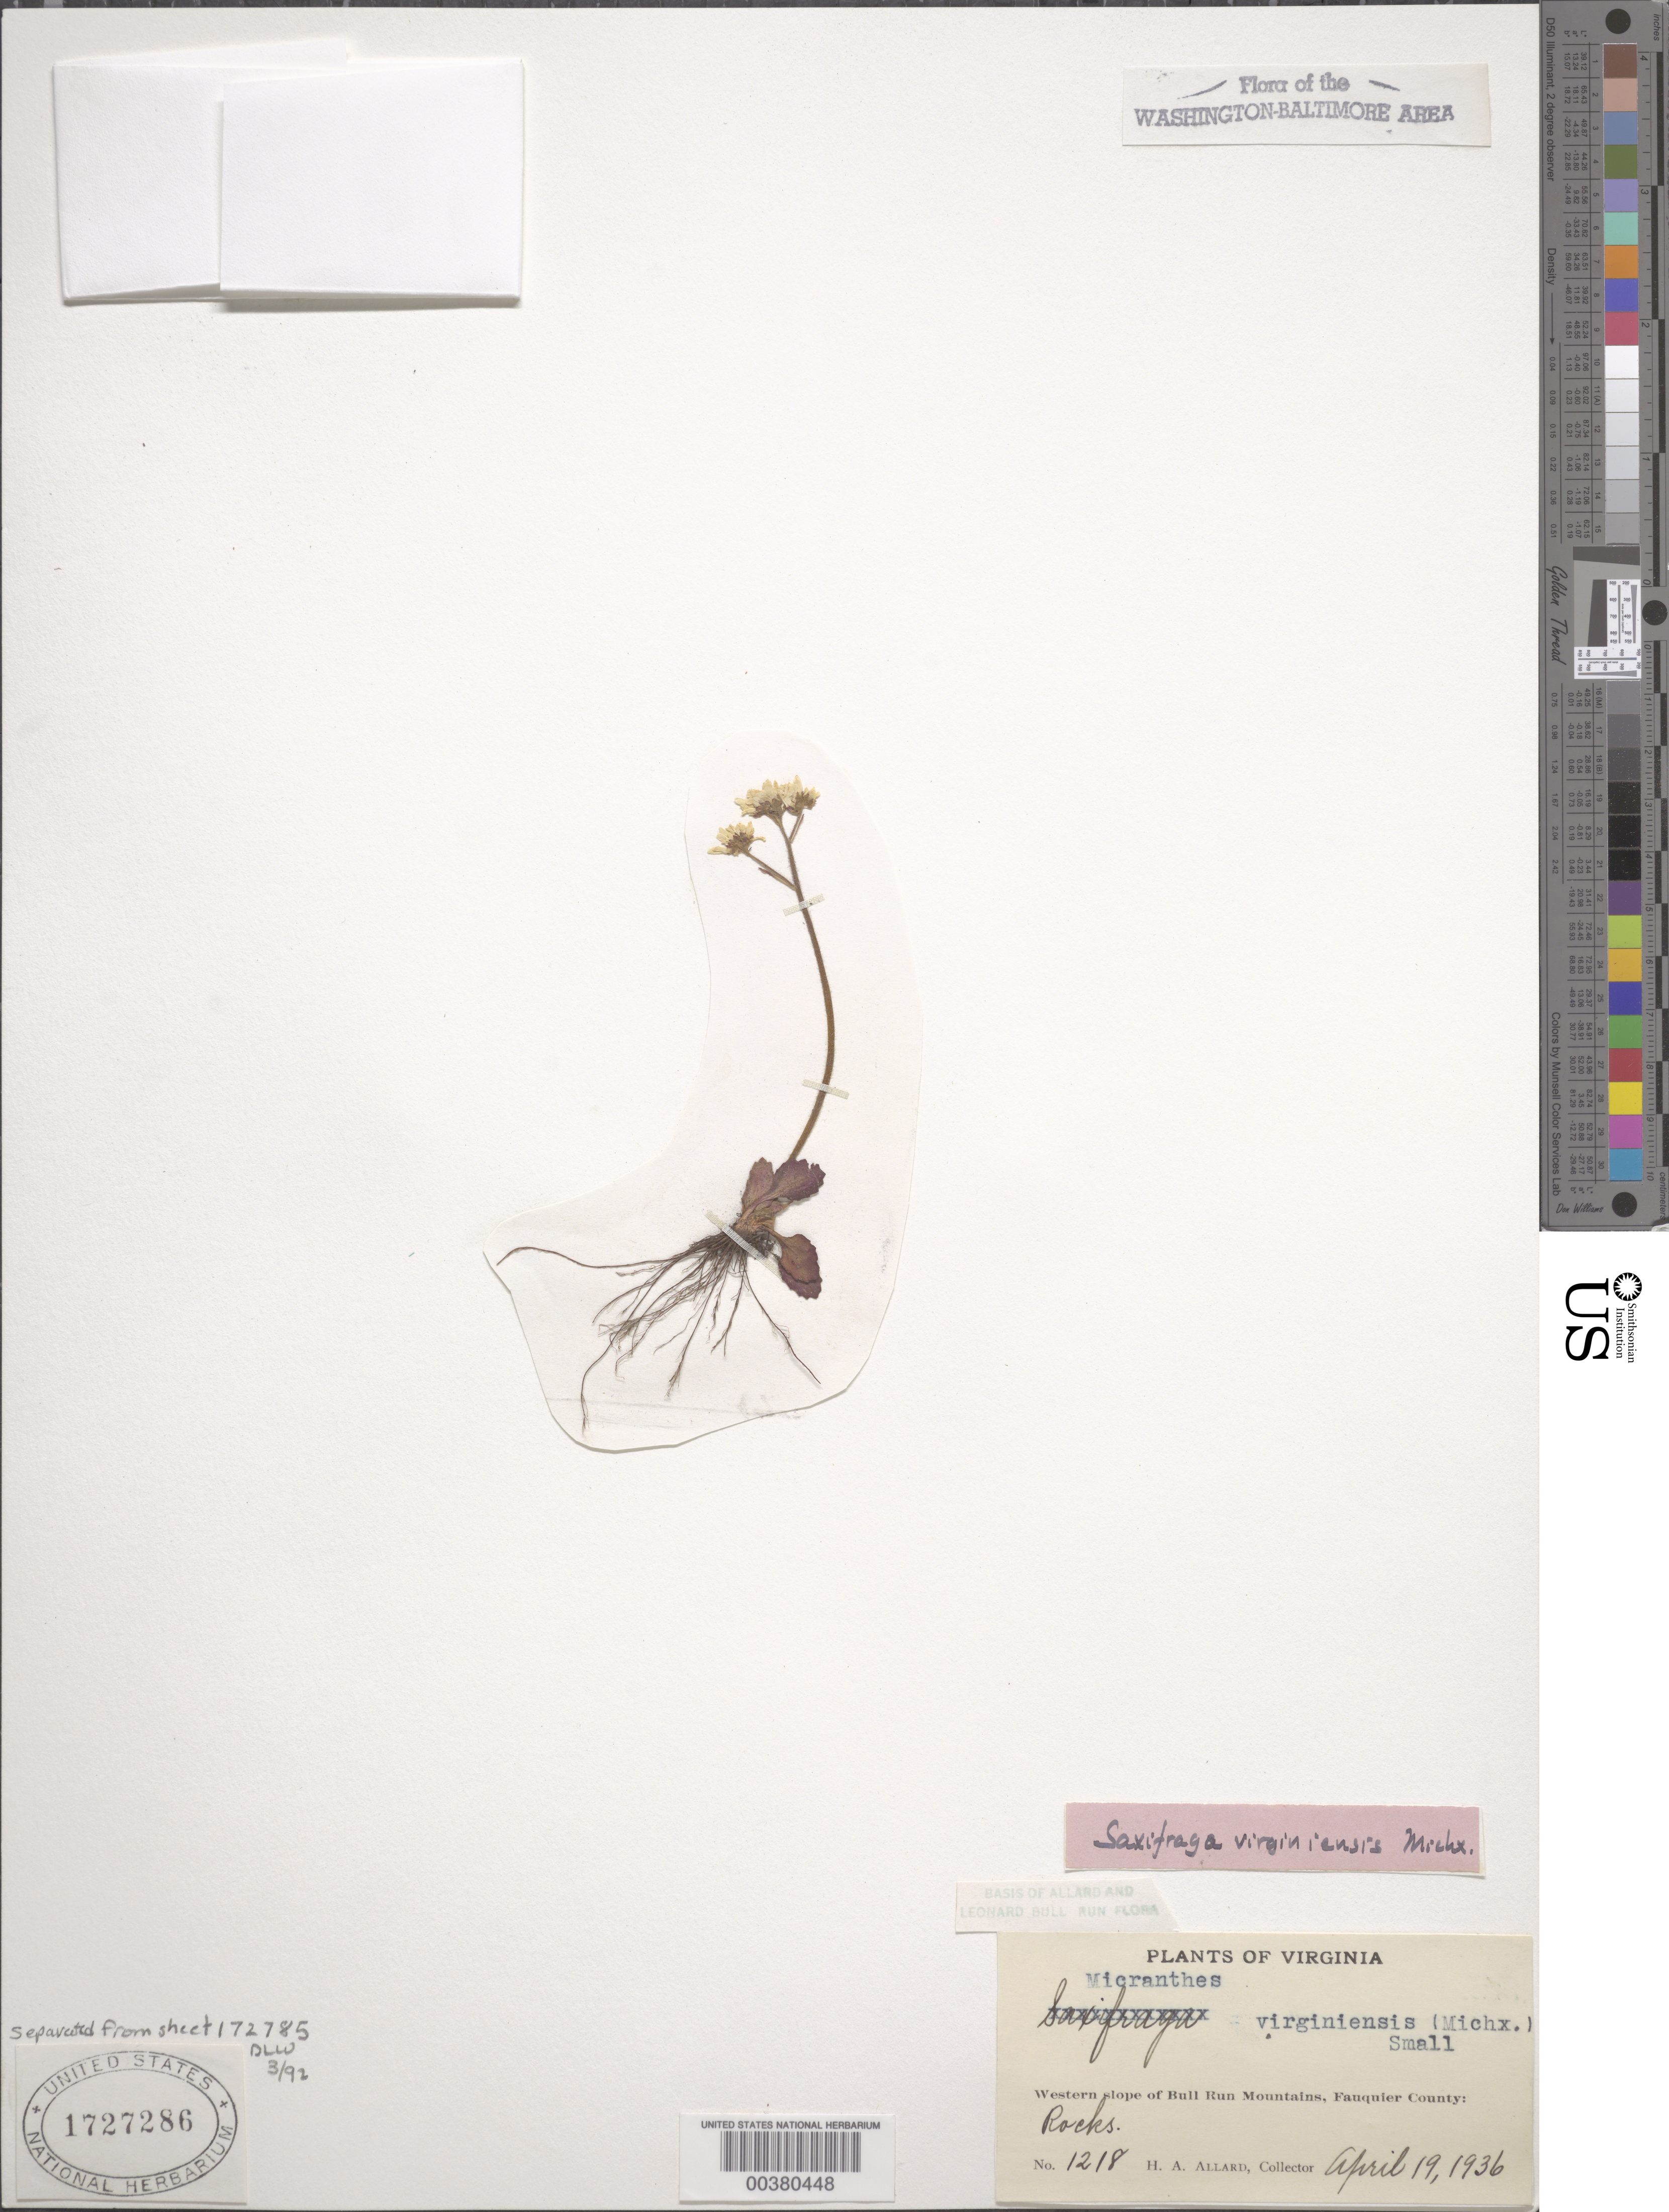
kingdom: Plantae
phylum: Tracheophyta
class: Magnoliopsida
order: Saxifragales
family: Saxifragaceae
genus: Micranthes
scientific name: Micranthes virginiensis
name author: (Michx.) Small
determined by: Strong, Mark T., (BOT), Smithsonian Institution - National Museum of Natural History (UNITED STATES)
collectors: H. A. Allard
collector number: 1218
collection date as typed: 19 Apr 1936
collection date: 1936-04-19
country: United States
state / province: Virginia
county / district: Fauquier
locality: Bull Run Mountains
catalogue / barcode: US 1727286